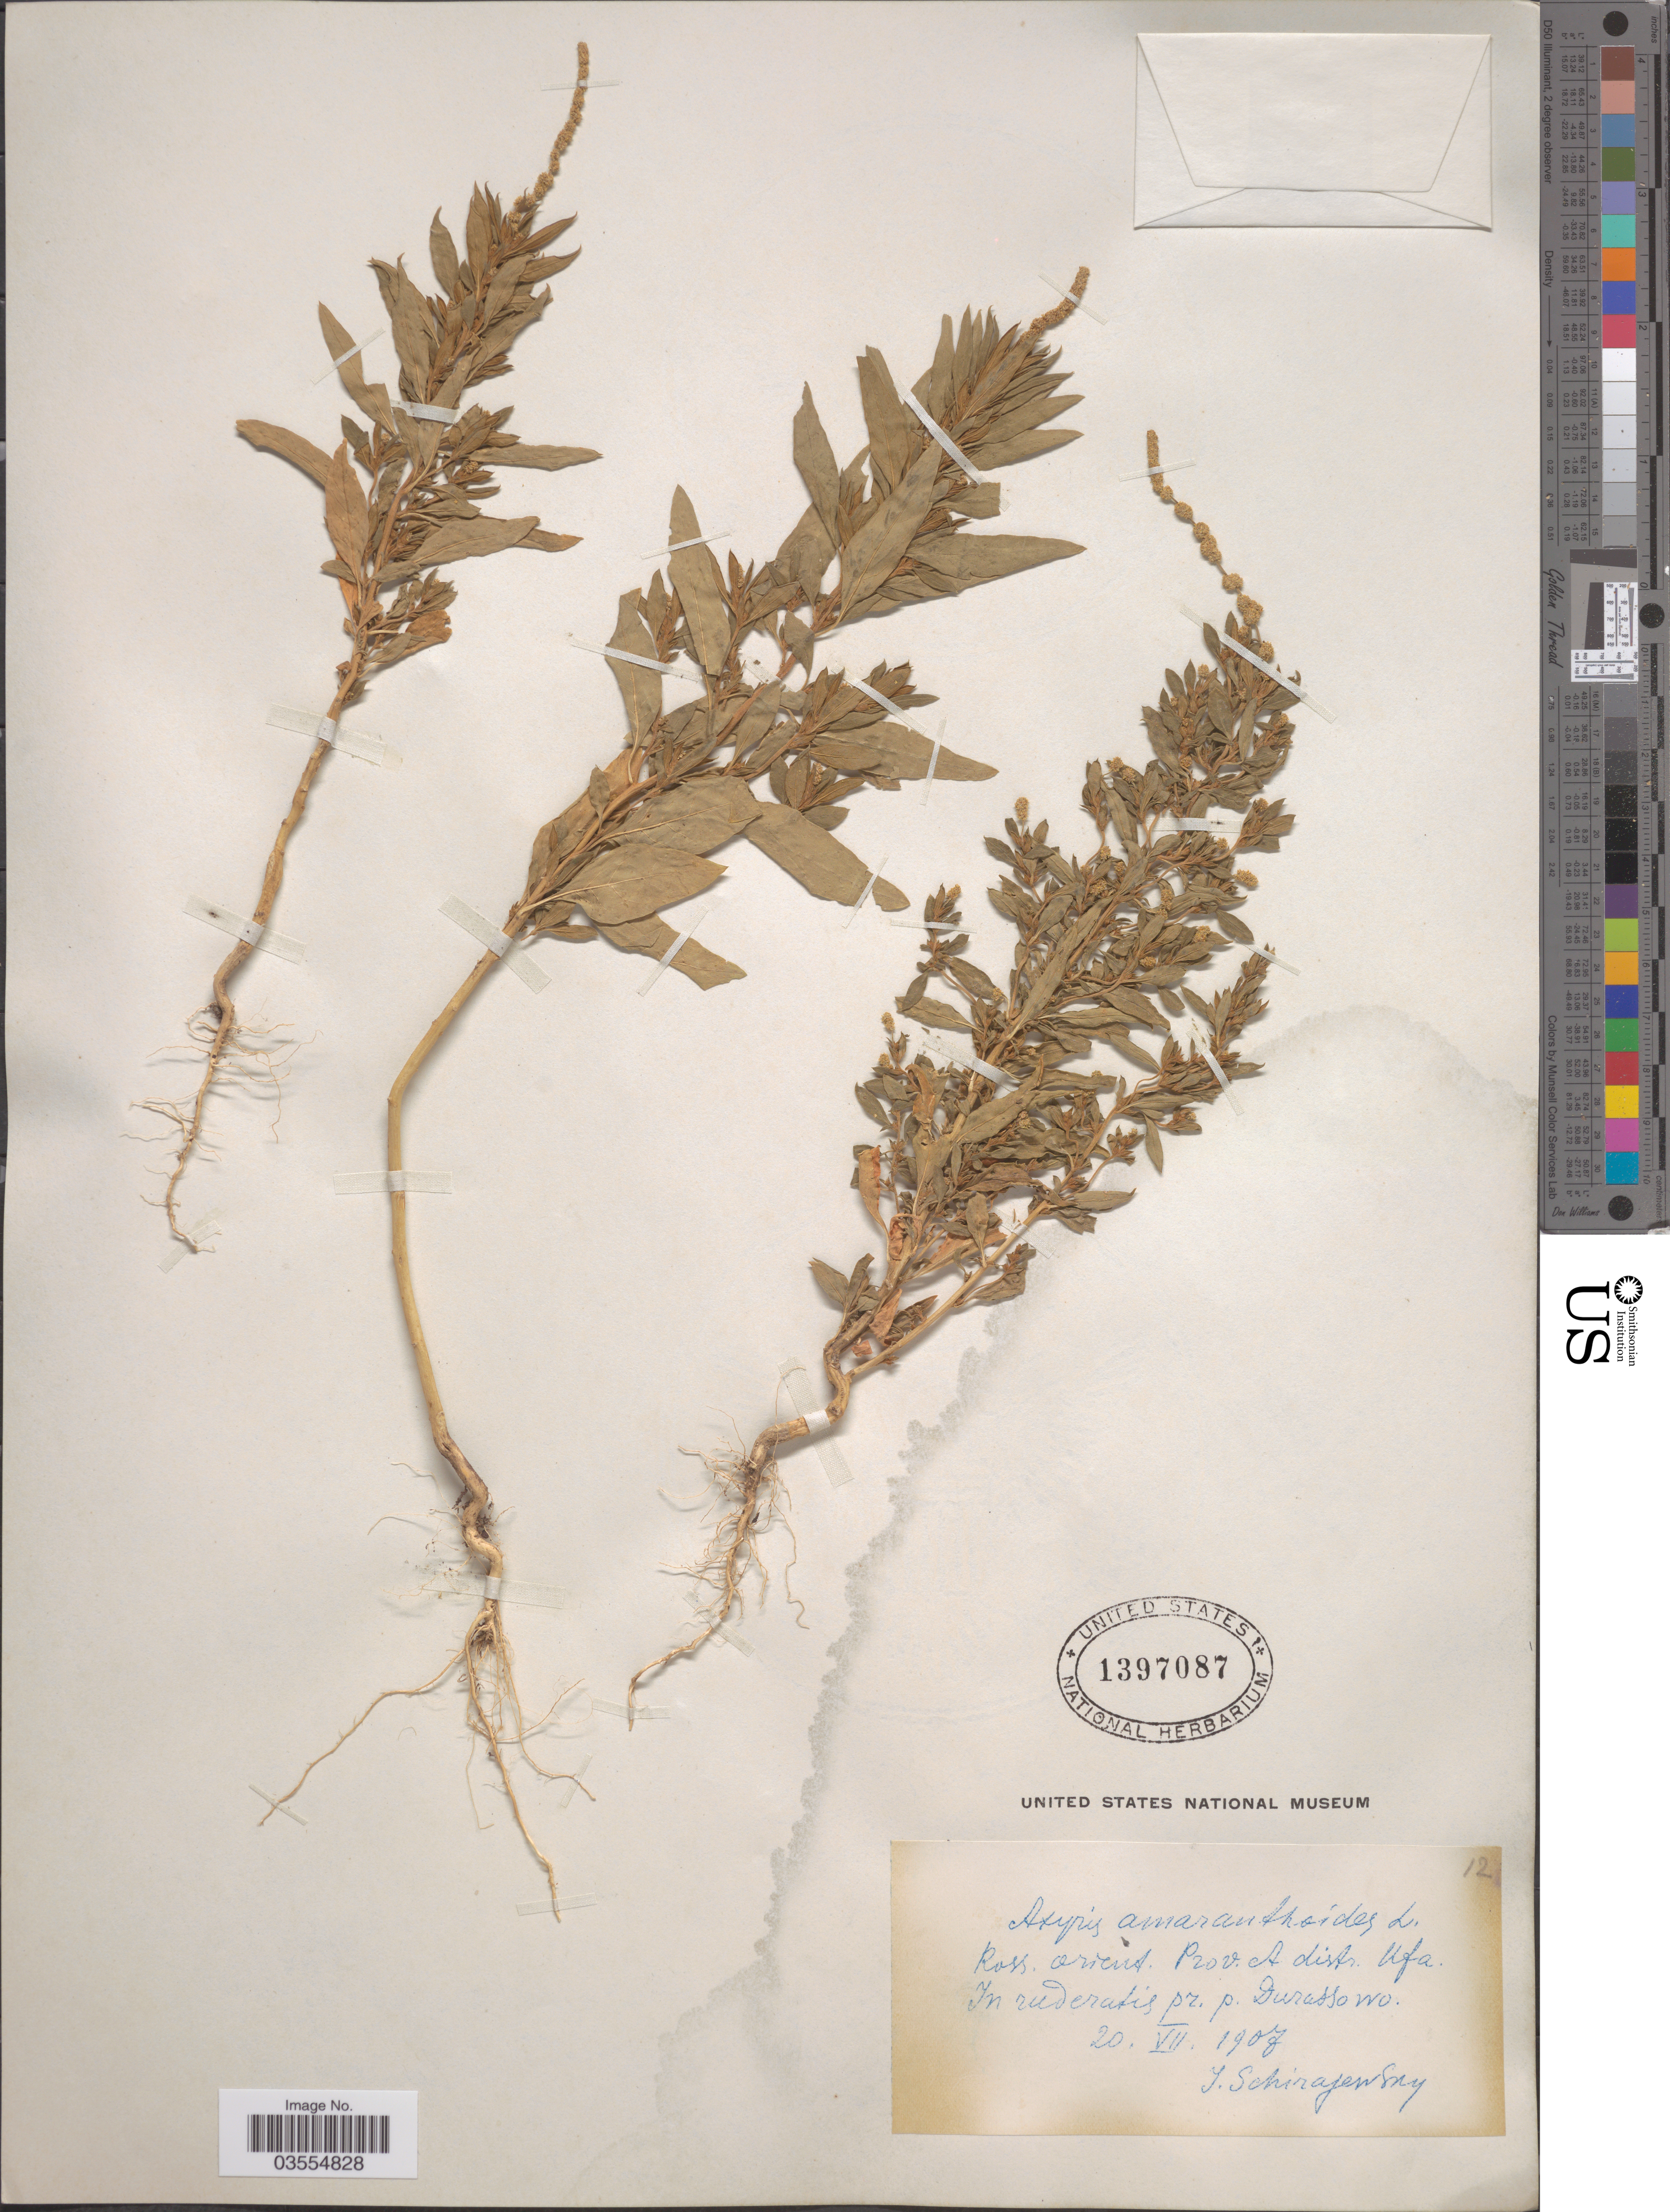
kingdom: Plantae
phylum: Tracheophyta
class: Magnoliopsida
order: Caryophyllales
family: Amaranthaceae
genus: Axyris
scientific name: Axyris amaranthoides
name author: L.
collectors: I. Schirajewsky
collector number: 12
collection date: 1907-07-20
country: Russian Federation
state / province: Bashkortostan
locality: Ross. orient. Prov. et distr. Ufa. In ruderatis pr. p. Durasso wo.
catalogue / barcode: US 1397087